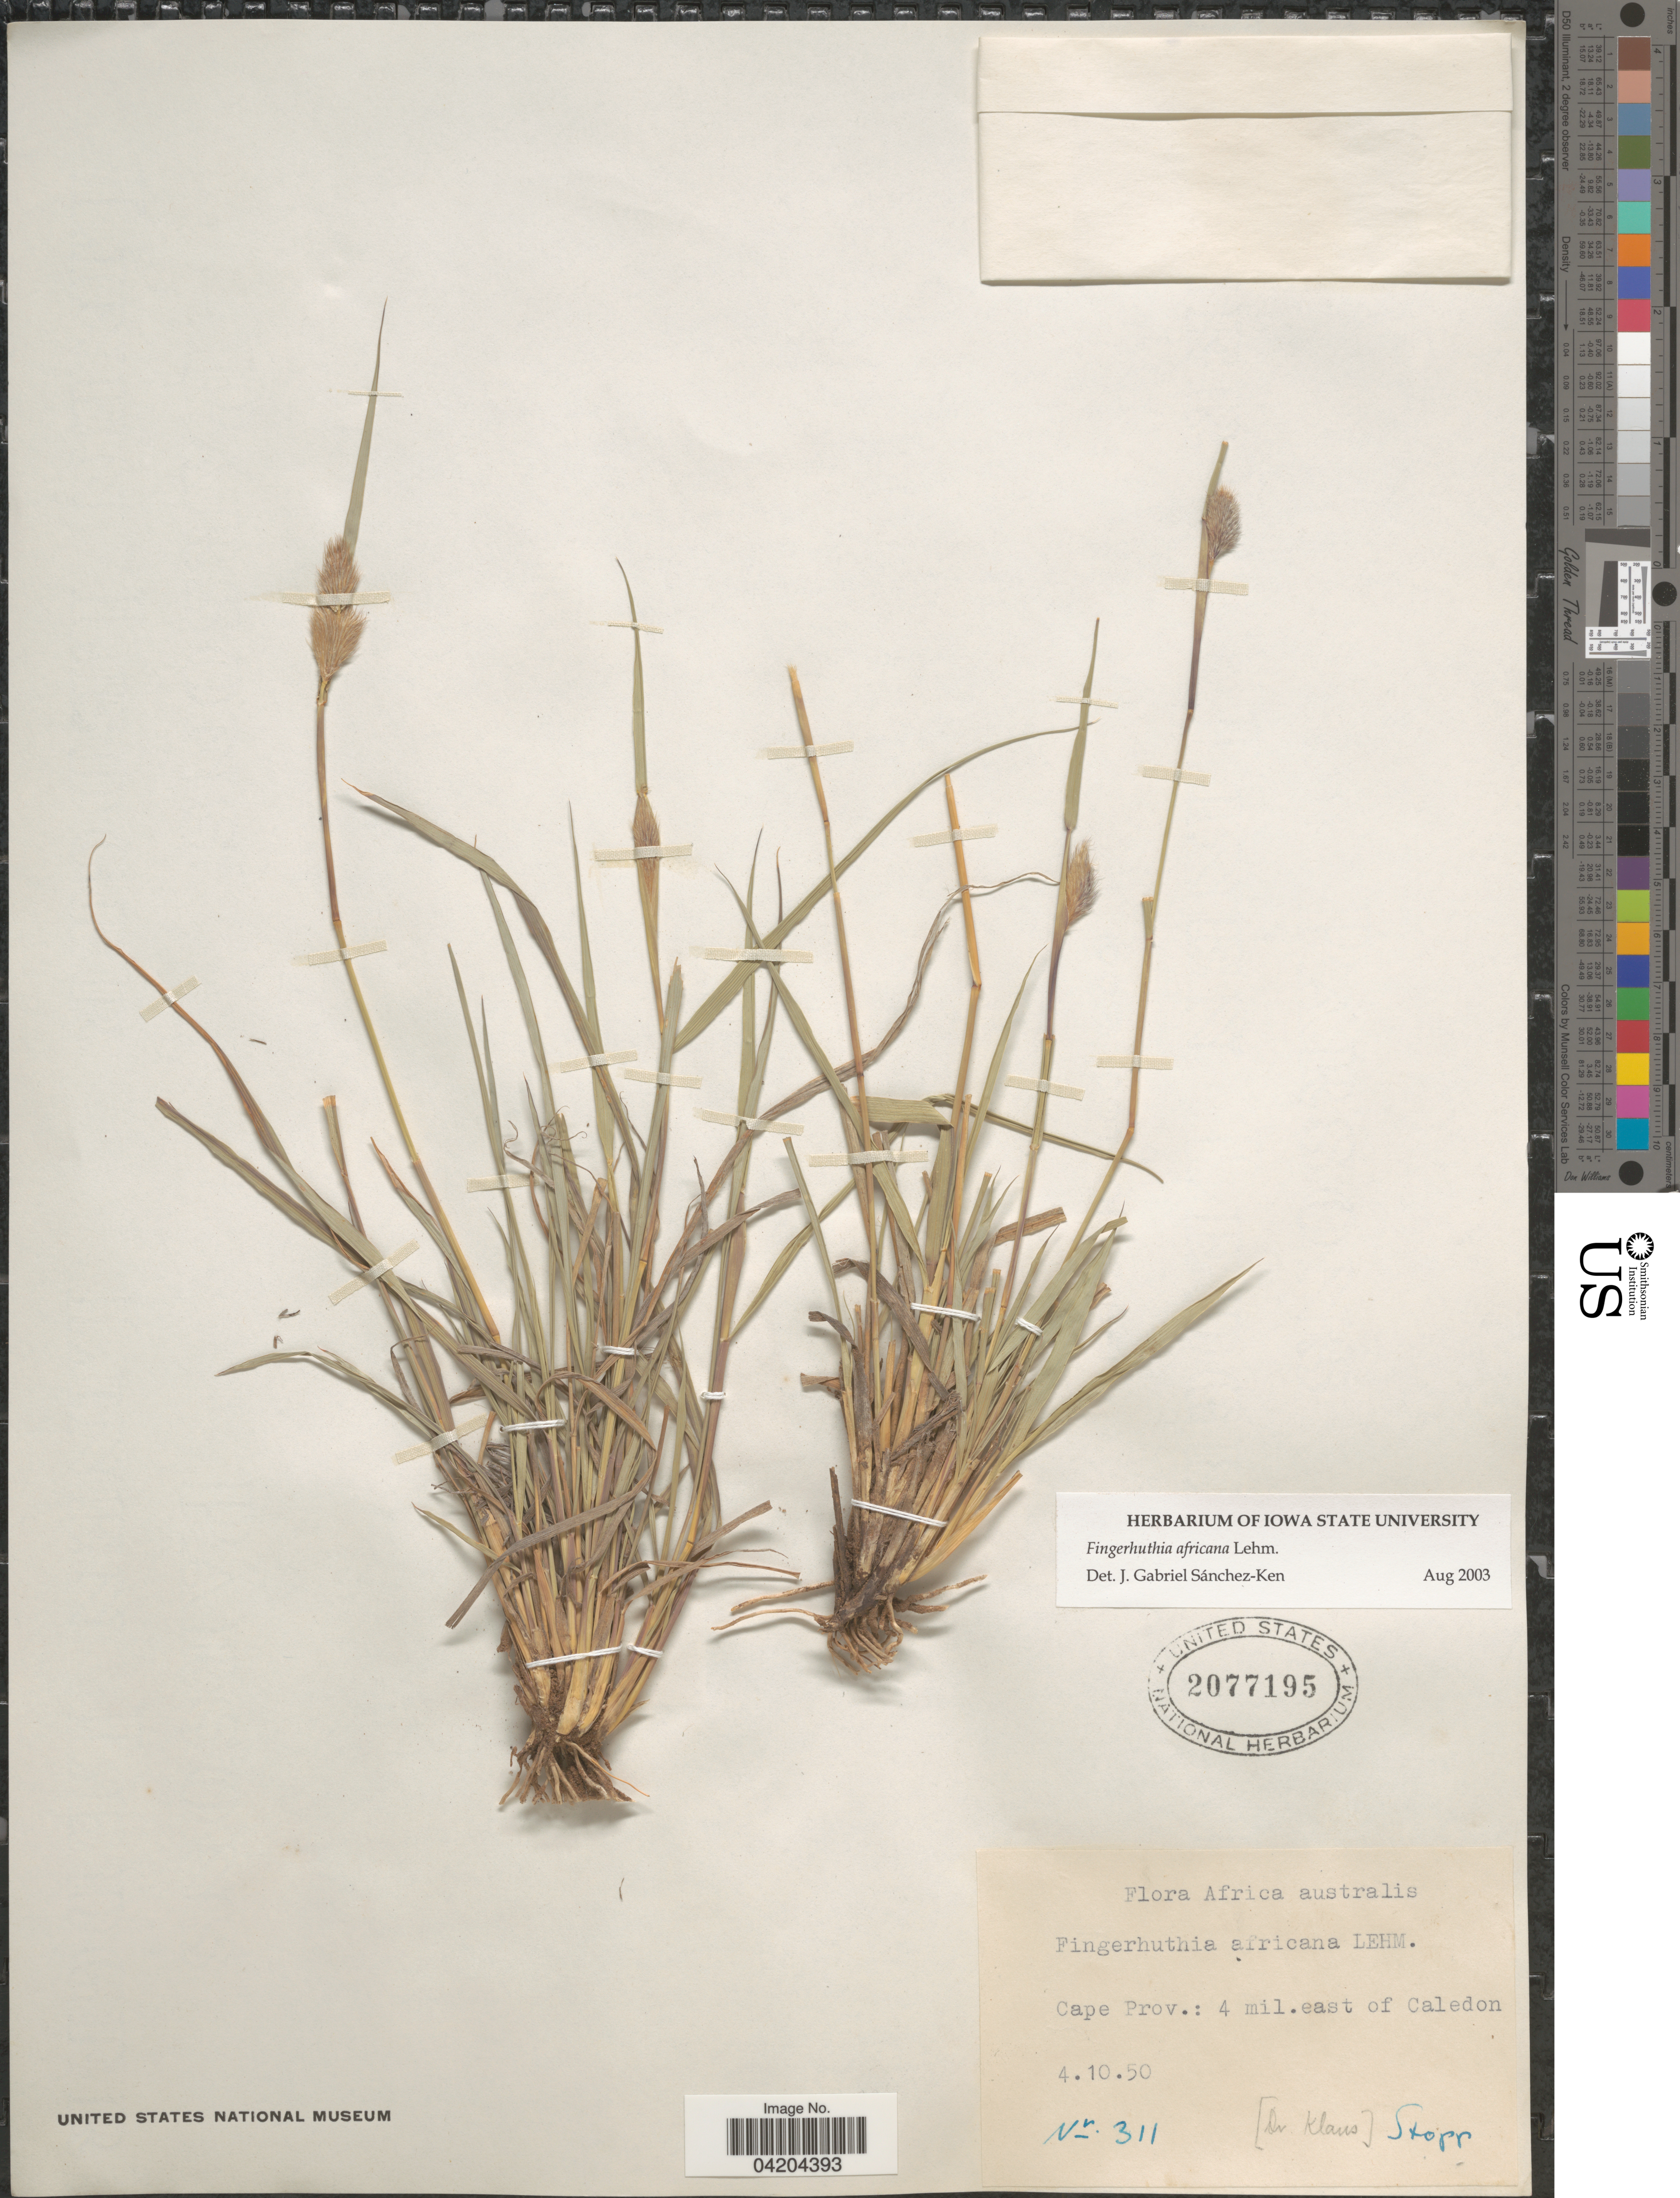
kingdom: Plantae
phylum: Tracheophyta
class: Liliopsida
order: Poales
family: Poaceae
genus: Fingerhuthia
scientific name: Fingerhuthia africana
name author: Nees ex Lehm.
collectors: Klaus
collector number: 311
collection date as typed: Transcribed d/m/y: 4/10/50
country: South Africa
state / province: Western Cape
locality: Africa australis. 4 mil. east of Caledon.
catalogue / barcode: US 2077195